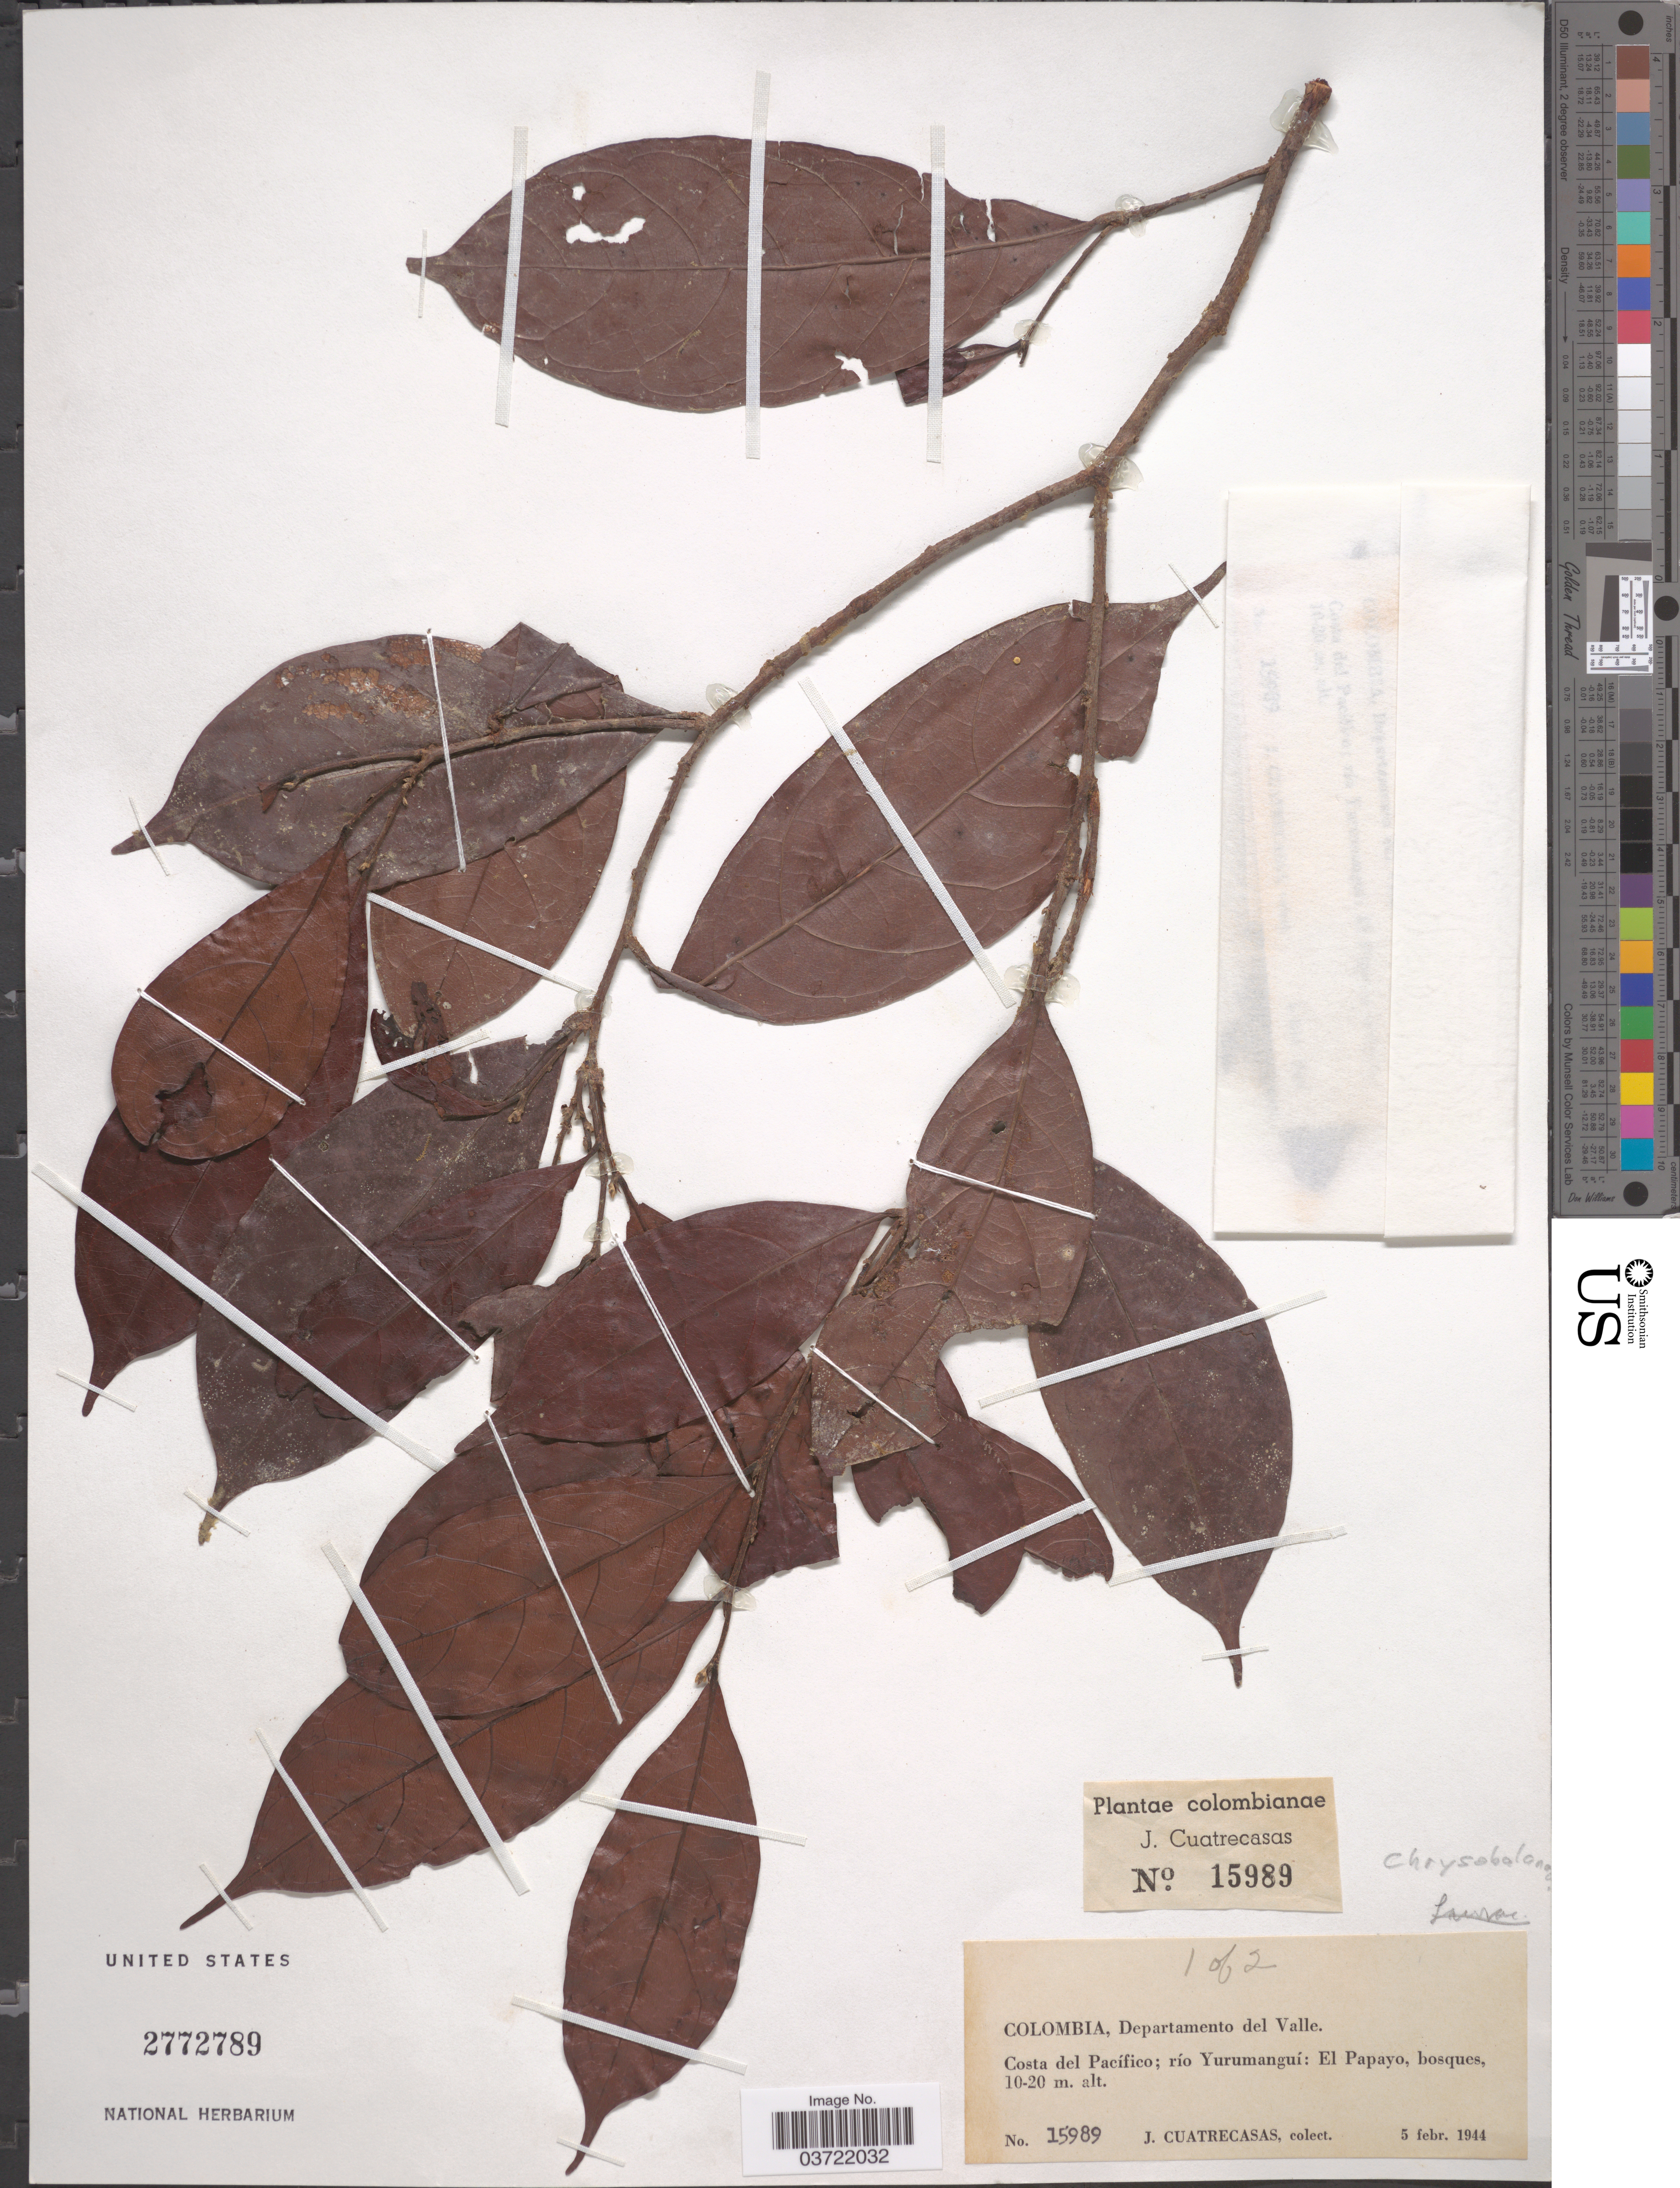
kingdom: Plantae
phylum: Tracheophyta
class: Magnoliopsida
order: Malpighiales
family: Chrysobalanaceae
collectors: J. Cuatrecasas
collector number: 15989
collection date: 1944-02-05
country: Colombia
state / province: Valle del Cauca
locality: Departamento del Valle. Costa del Pacífico; río Yurumanguí: El Papayo.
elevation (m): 10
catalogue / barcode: US 2772789